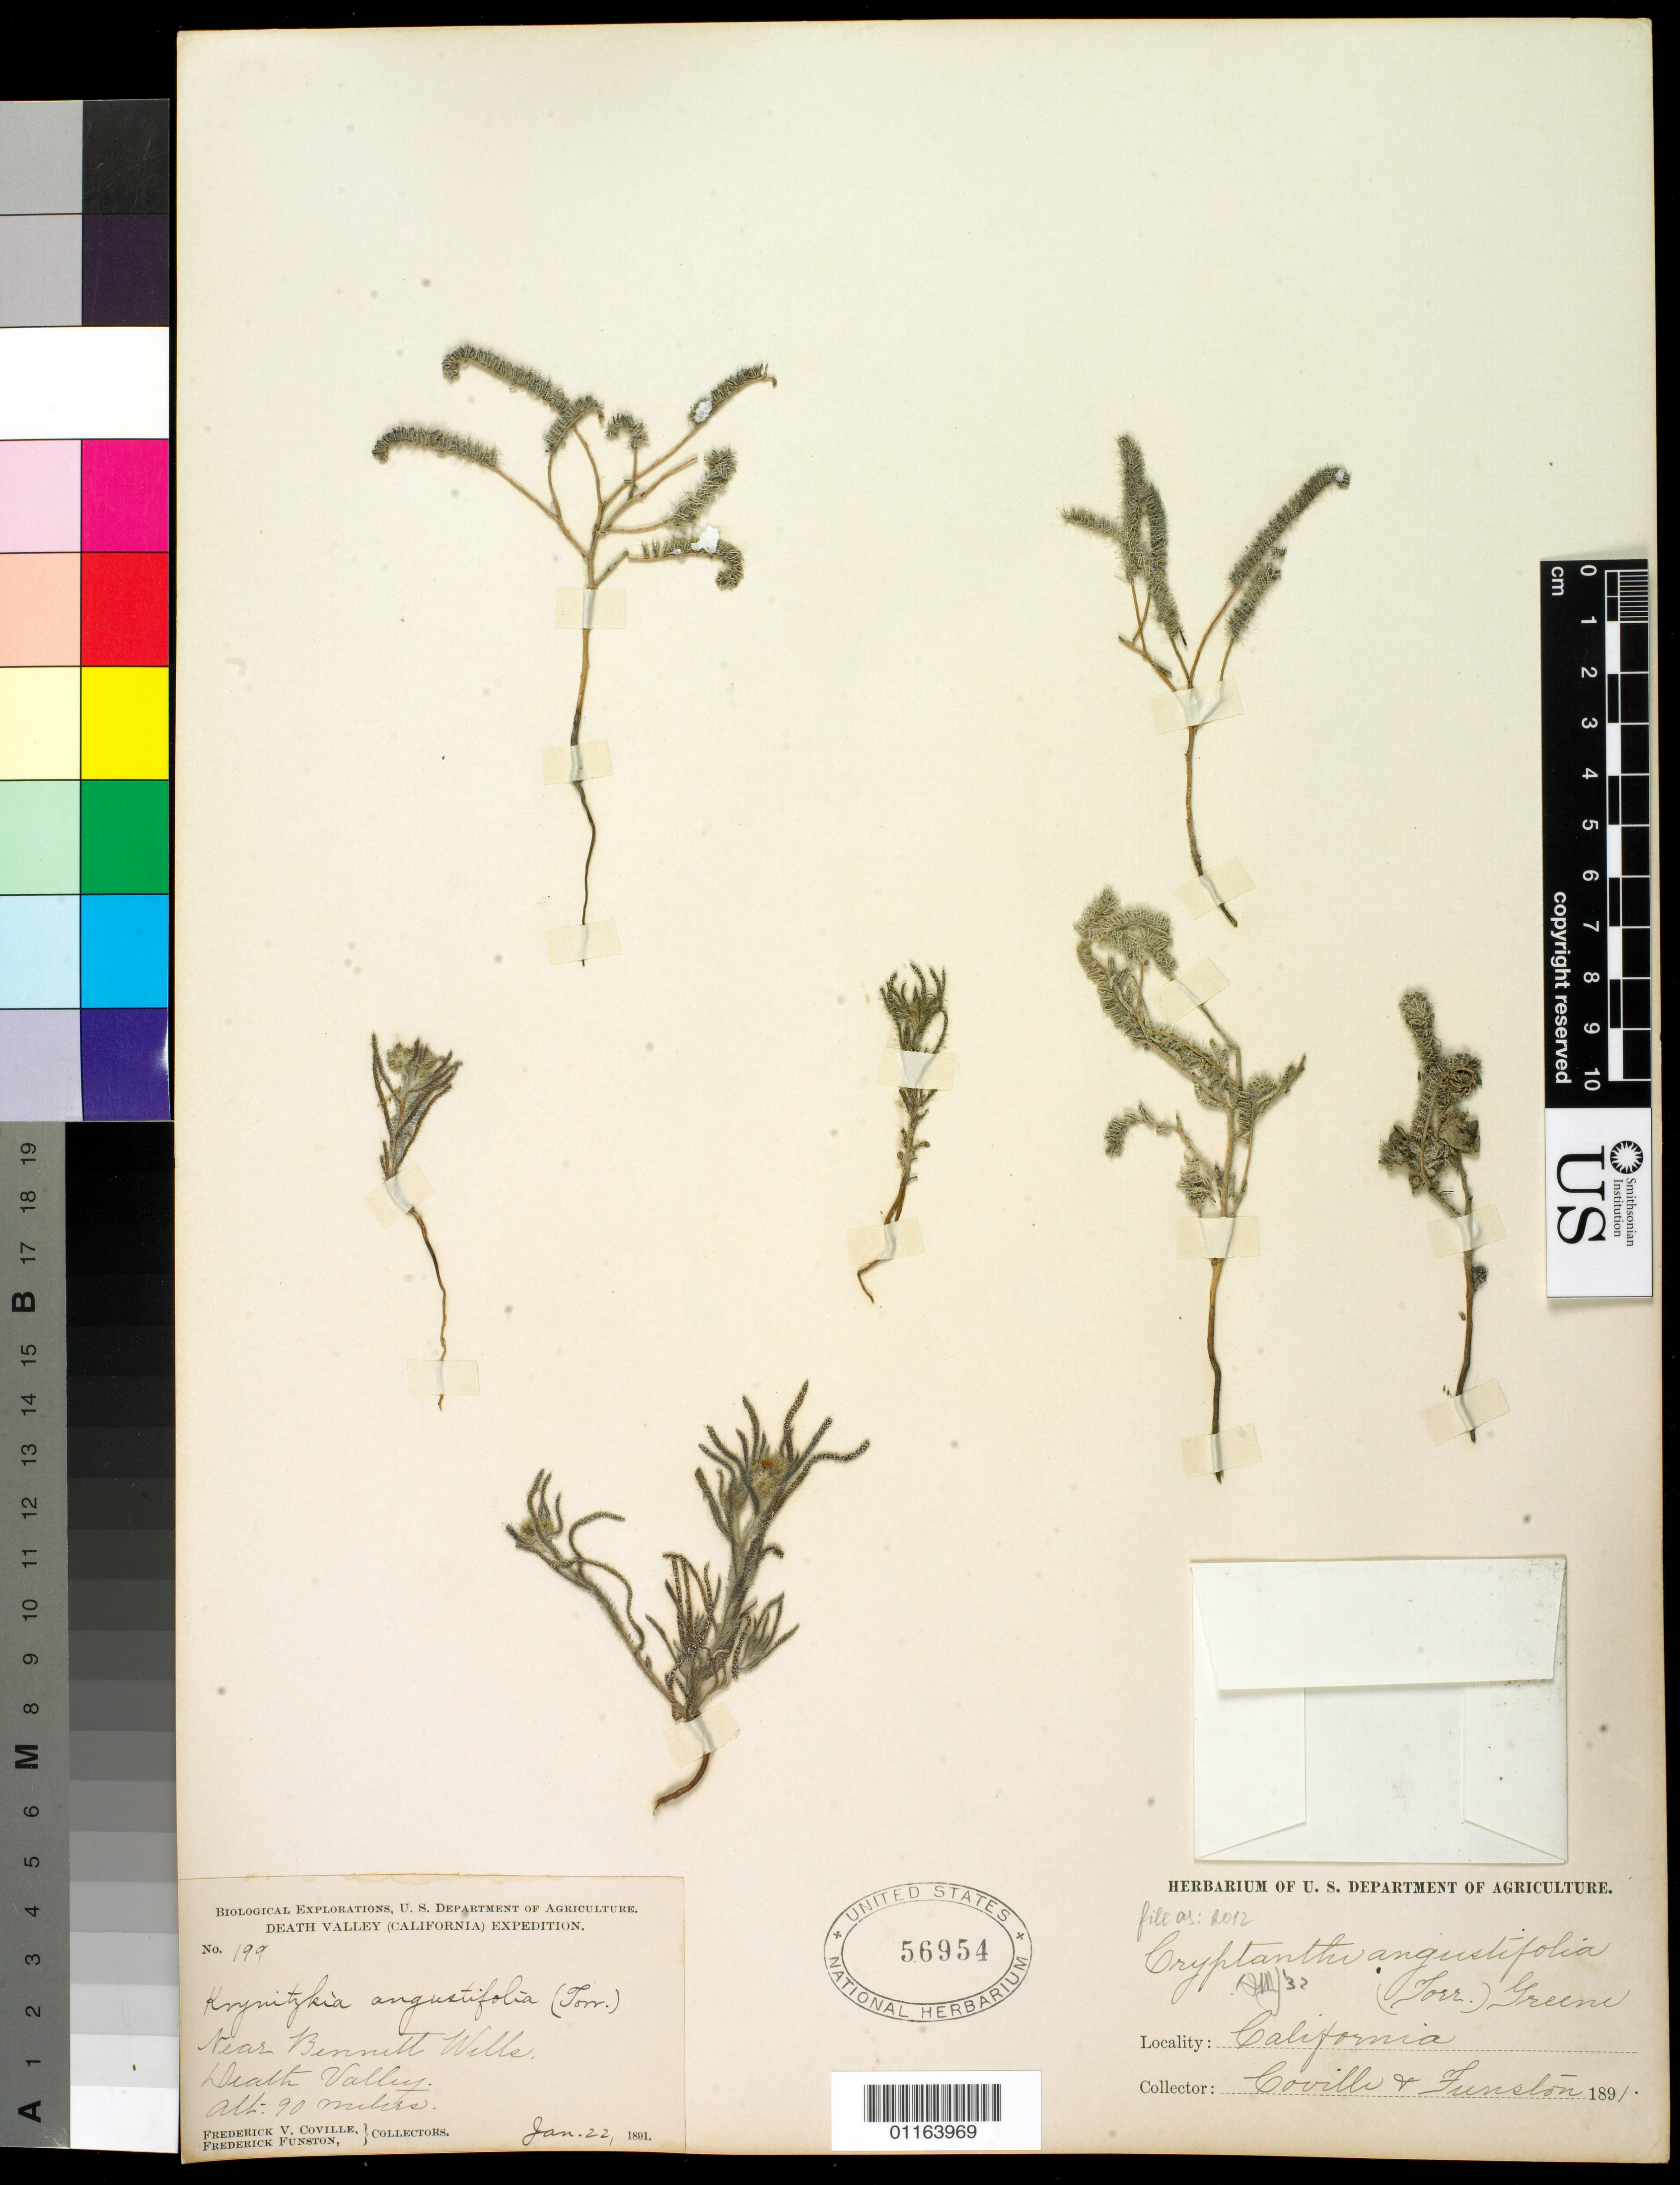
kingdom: Plantae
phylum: Tracheophyta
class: Magnoliopsida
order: Boraginales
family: Boraginaceae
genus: Cryptantha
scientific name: Cryptantha angustifolia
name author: (Torr.) Greene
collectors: F. V. Coville & F. Funston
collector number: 199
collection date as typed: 22 Jan 1891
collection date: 1891-01-22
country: United States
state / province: California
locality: near Bennett Wells, Death Valley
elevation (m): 90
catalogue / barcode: US 56954